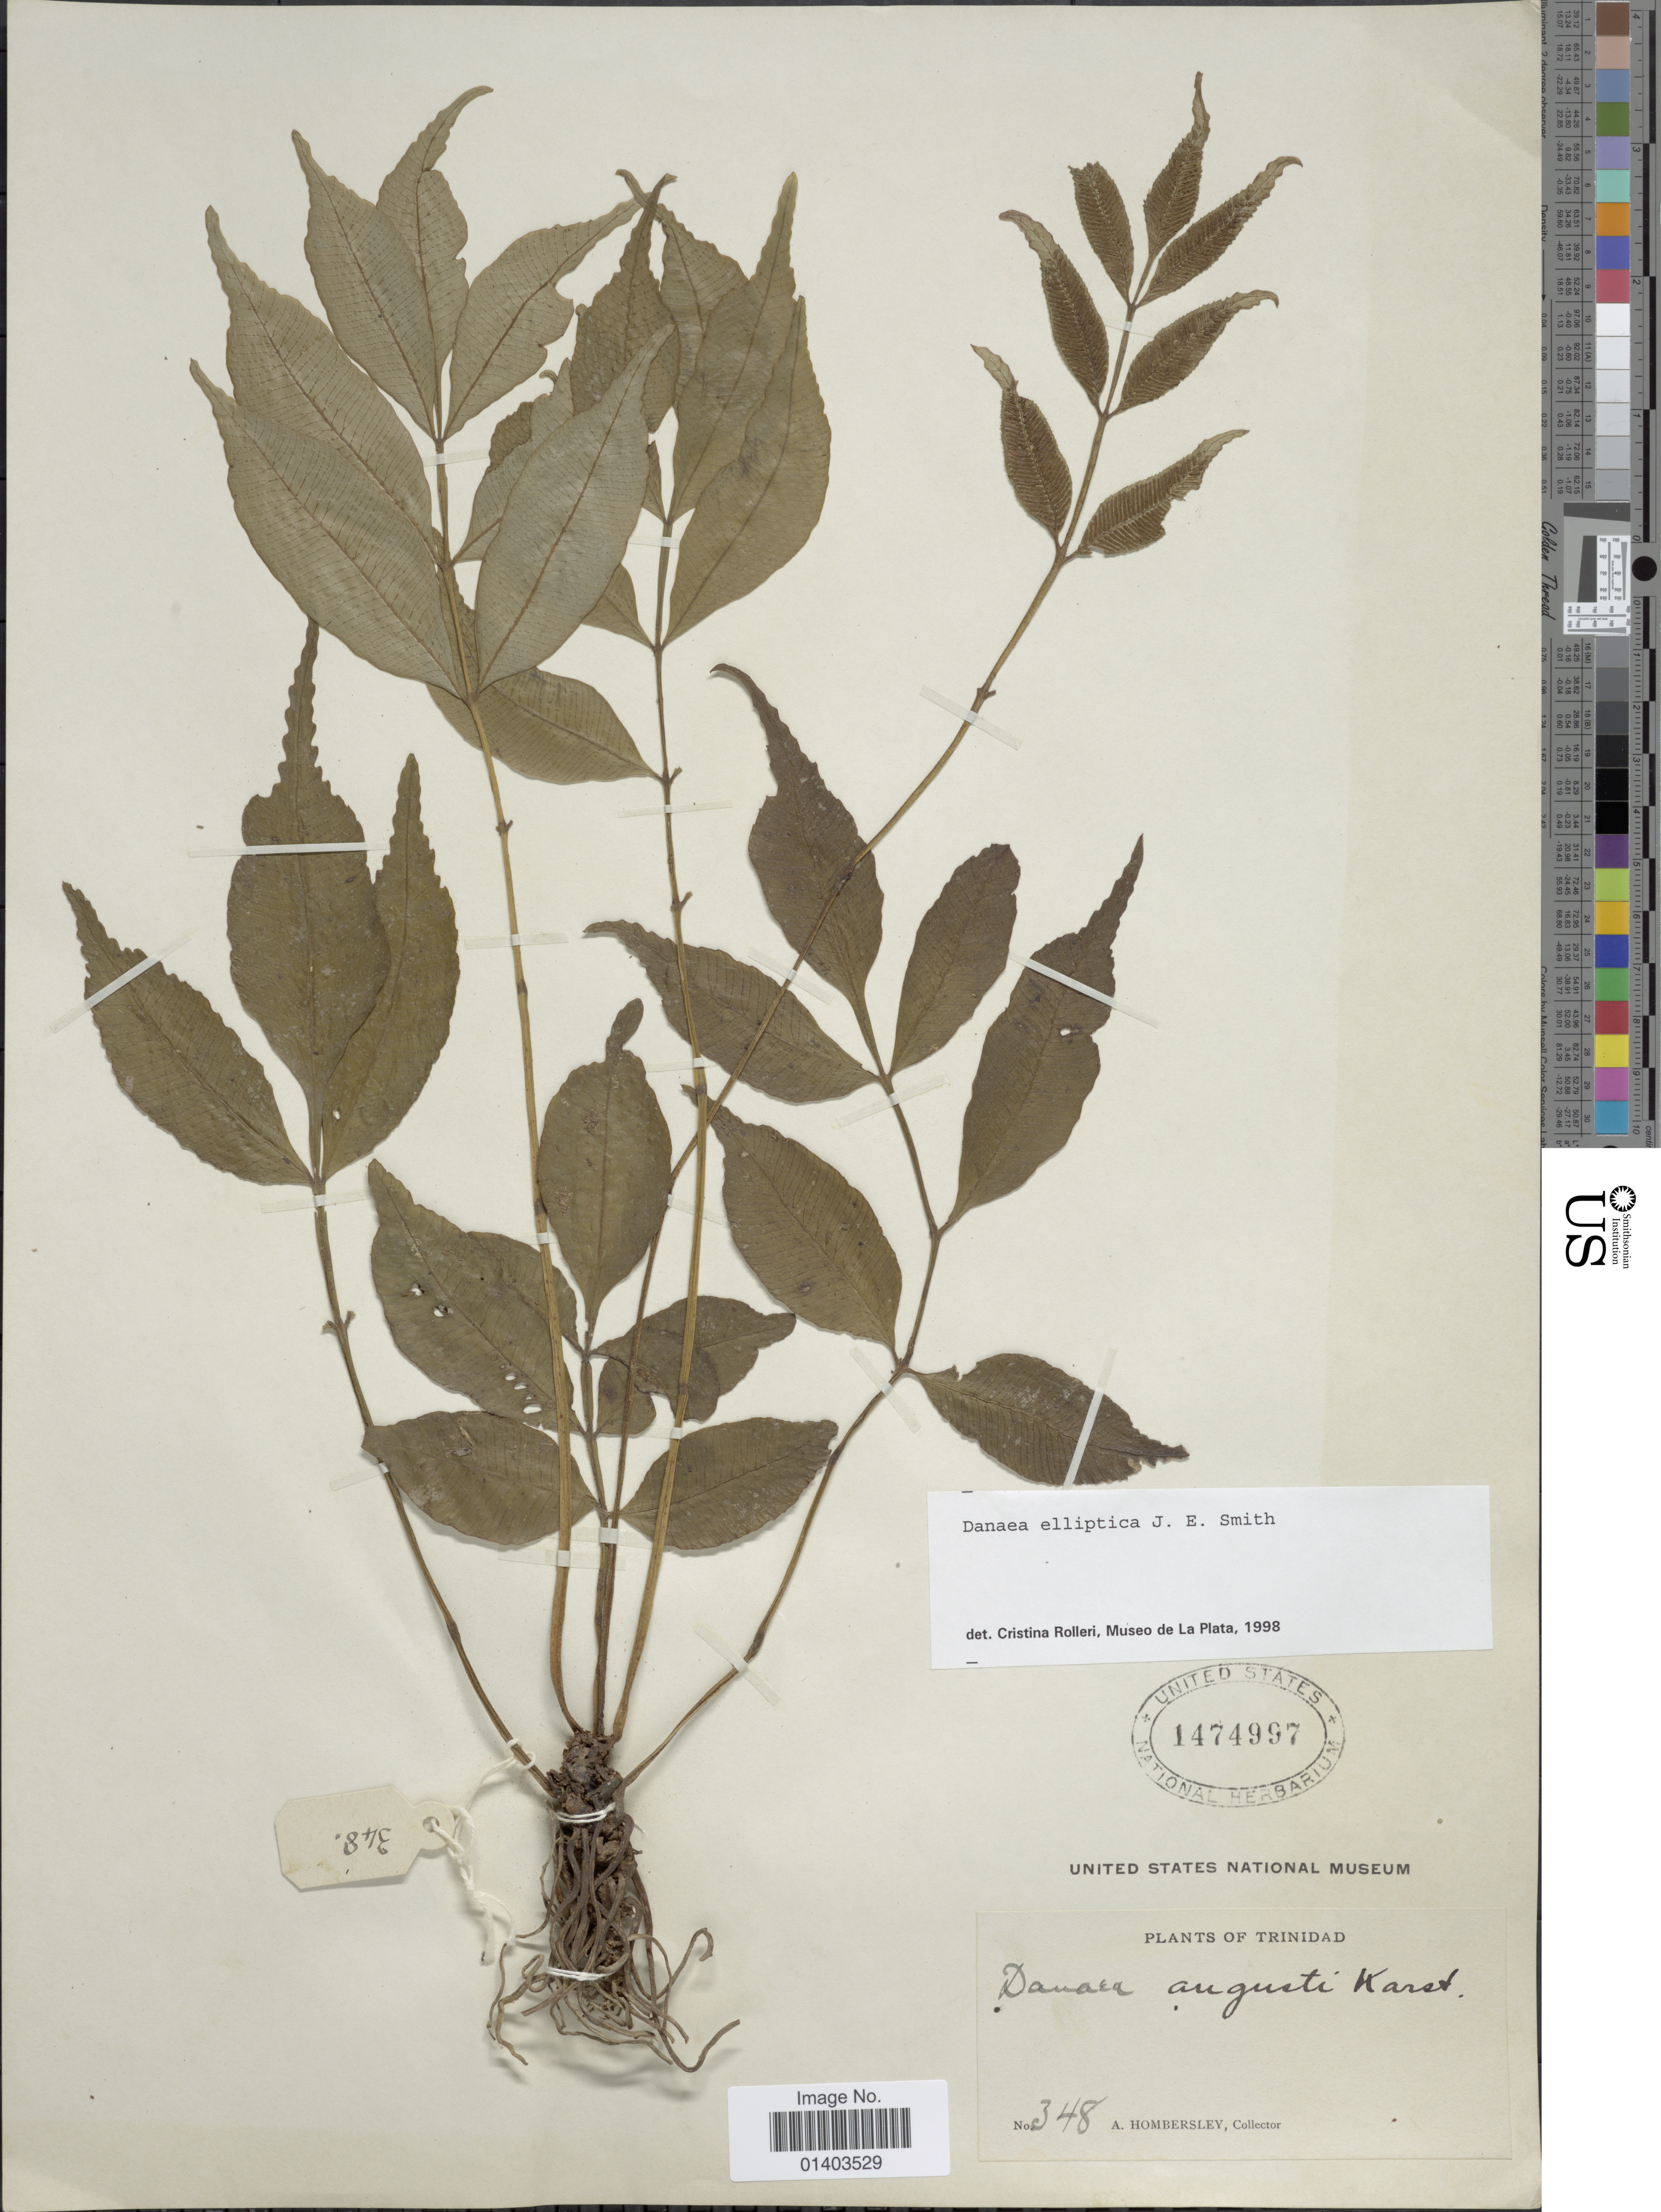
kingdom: Plantae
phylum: Tracheophyta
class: Polypodiopsida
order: Marattiales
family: Marattiaceae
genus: Danaea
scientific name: Danaea elliptica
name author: Sm.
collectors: A. Hombersley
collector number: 348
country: Trinidad and Tobago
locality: Trinidad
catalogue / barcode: US 1474997